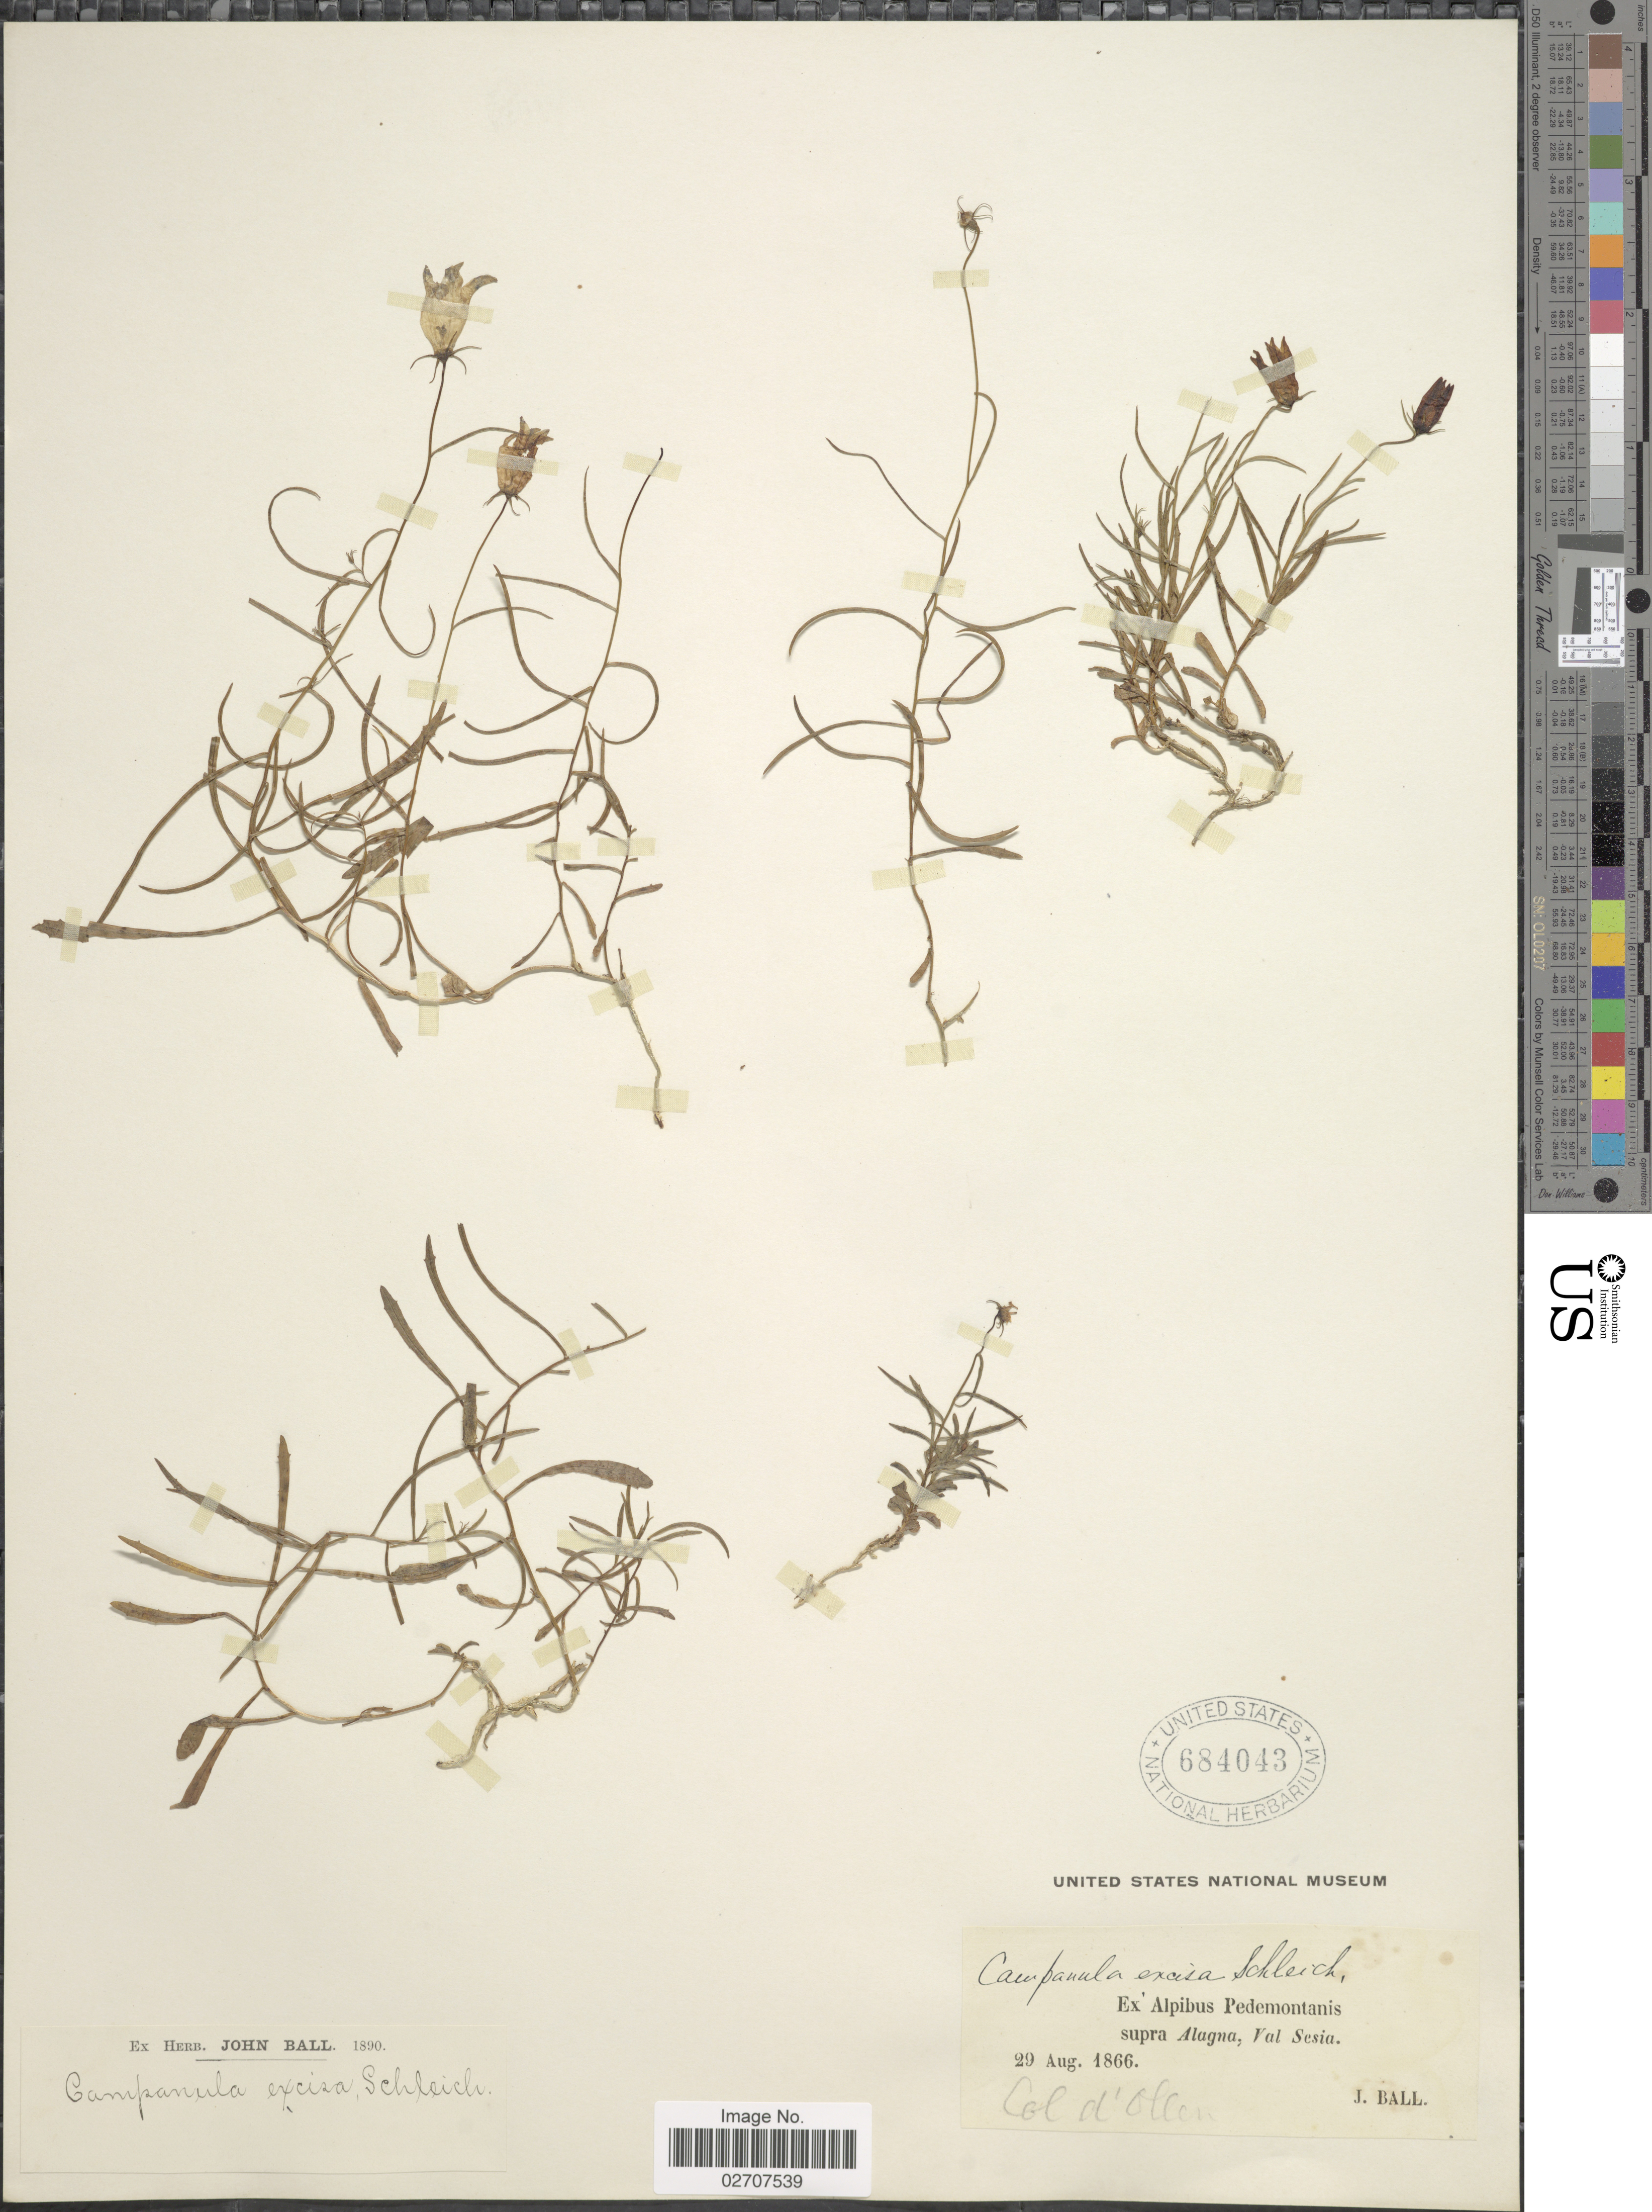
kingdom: Plantae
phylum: Tracheophyta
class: Magnoliopsida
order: Asterales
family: Campanulaceae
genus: Campanula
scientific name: Campanula excisa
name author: Schleich.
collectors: d'Ollen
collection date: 1866-08-29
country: Italy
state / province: Piedmont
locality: Ex Alpidbus Pedemontanis supra Alagna, Val Sesia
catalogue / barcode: US 684043